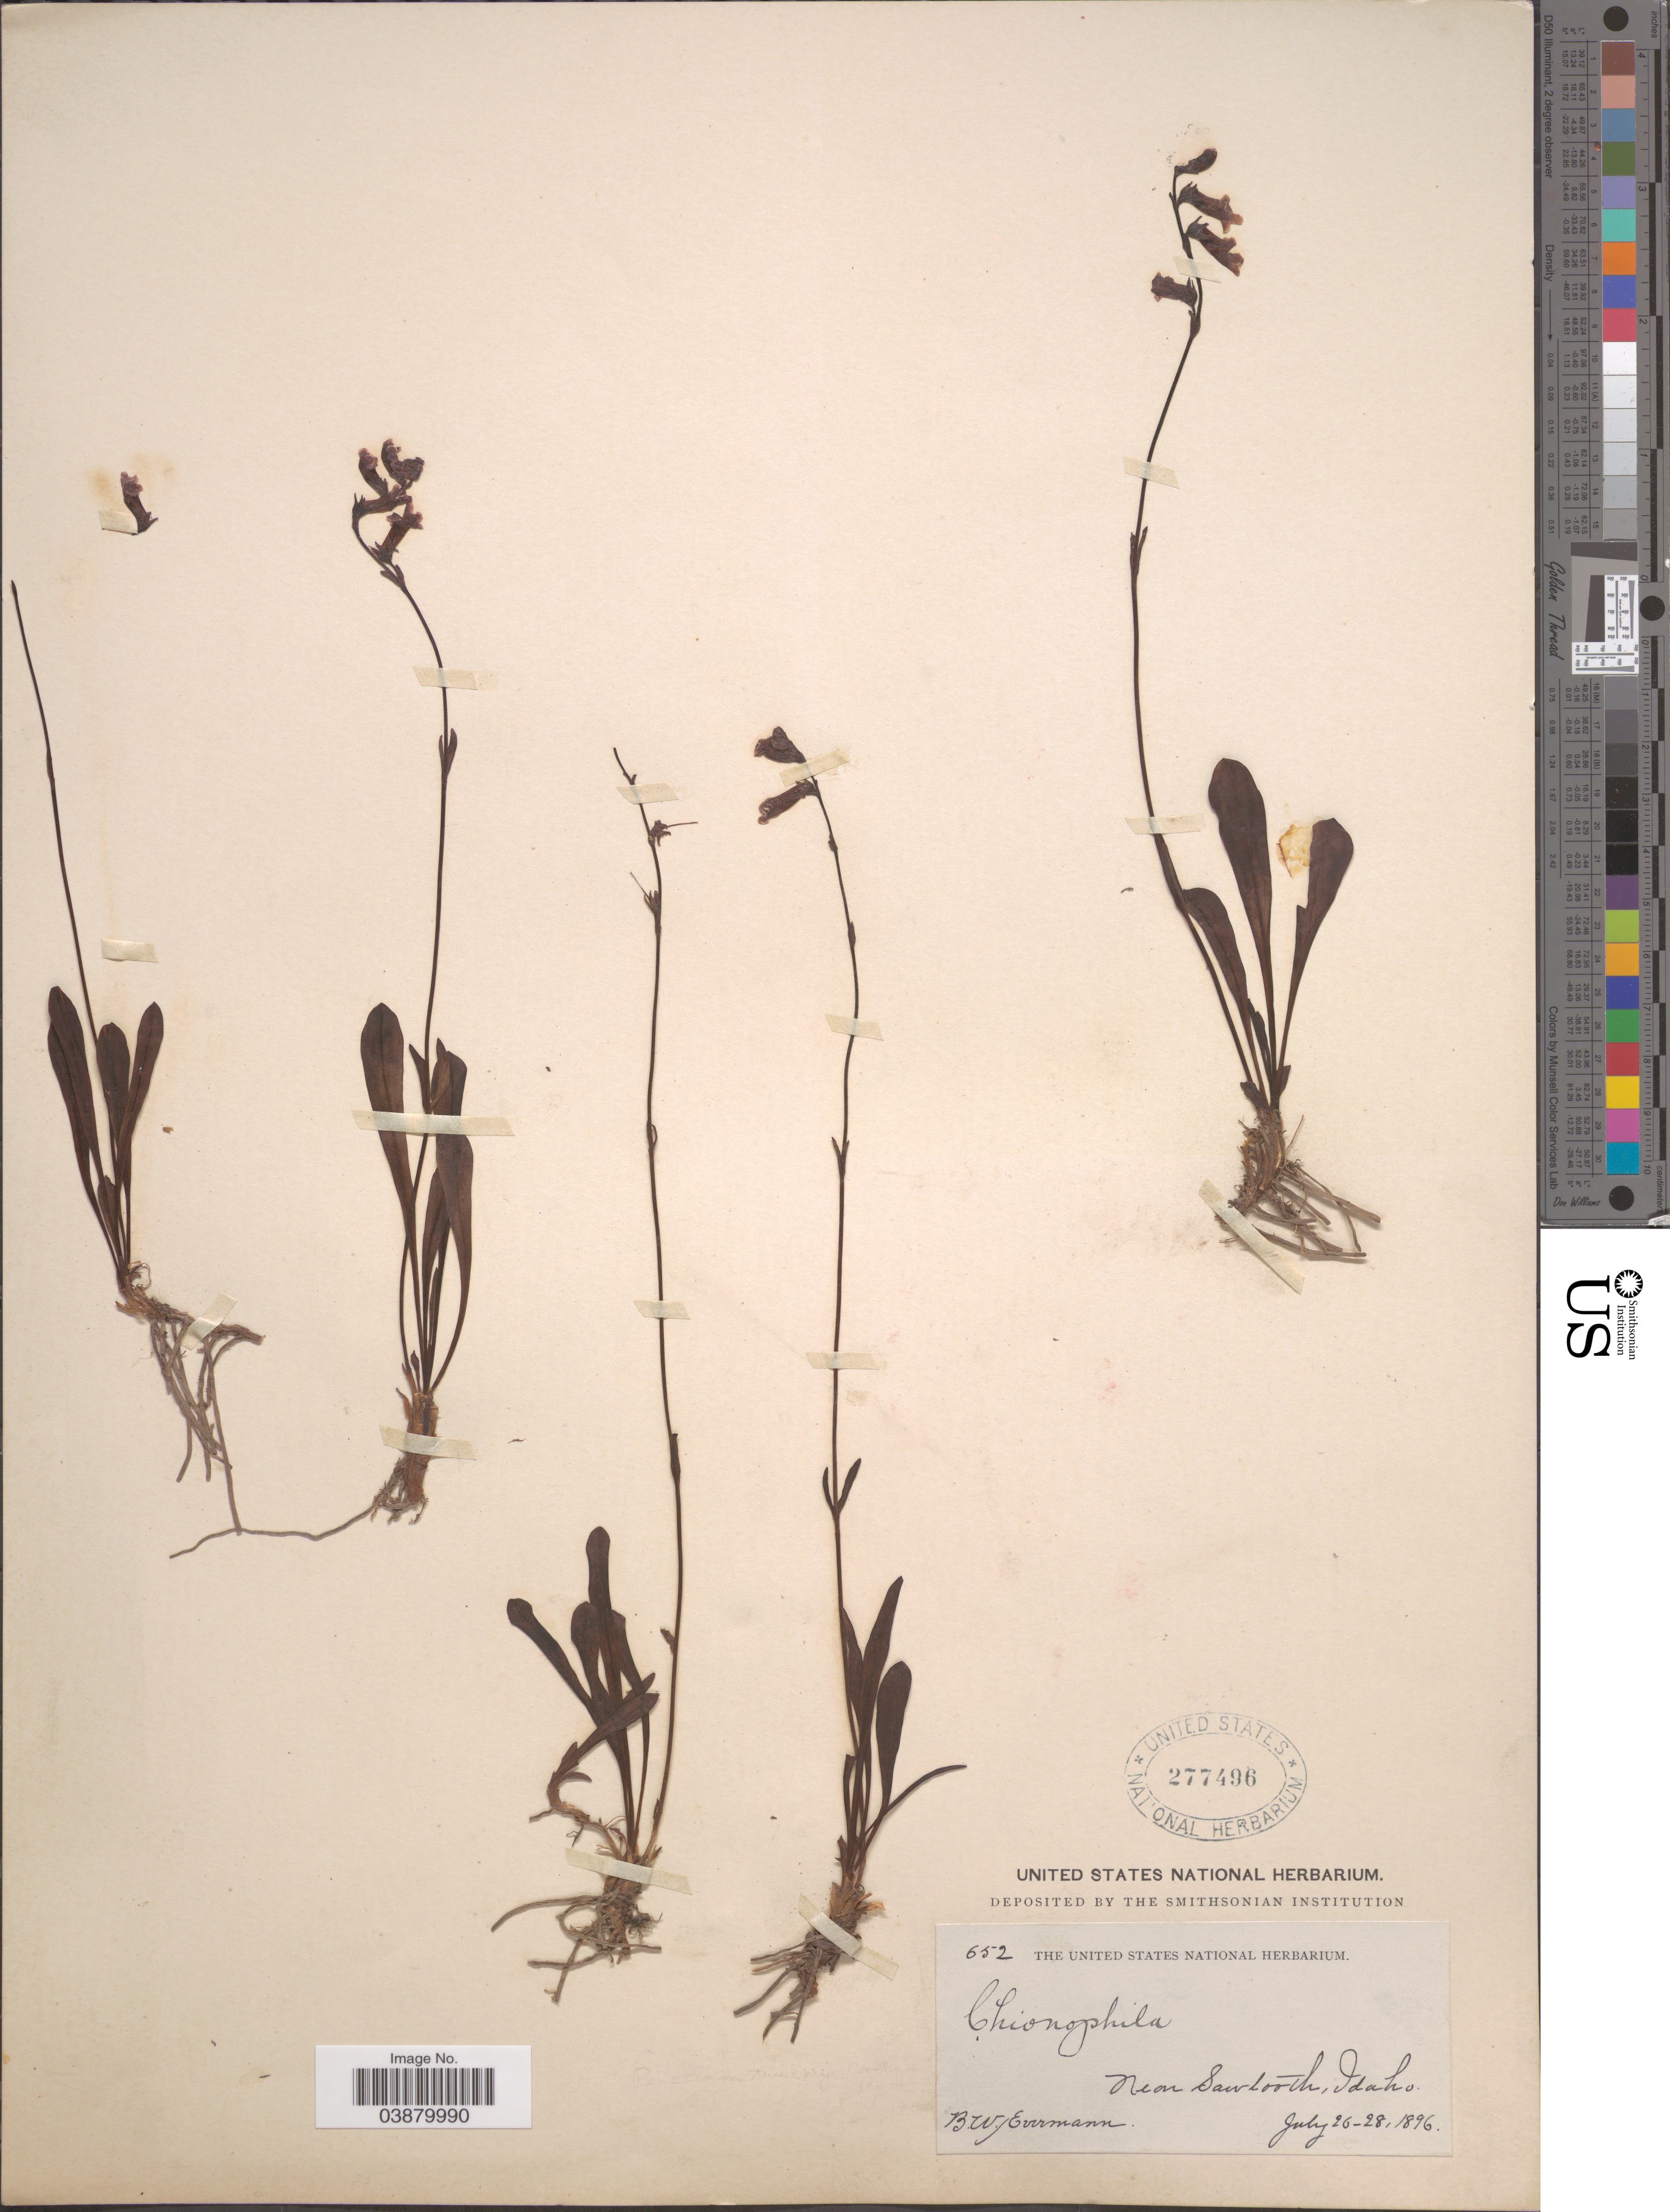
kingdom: Plantae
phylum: Tracheophyta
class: Magnoliopsida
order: Lamiales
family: Plantaginaceae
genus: Chionophila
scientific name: Chionophila tweedyi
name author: (Canby & Rose) Hend.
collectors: B. W. Evermann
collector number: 652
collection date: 1896-07-26/1896-07-28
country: United States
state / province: Idaho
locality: Near Sawtooth.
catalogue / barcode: US 277496